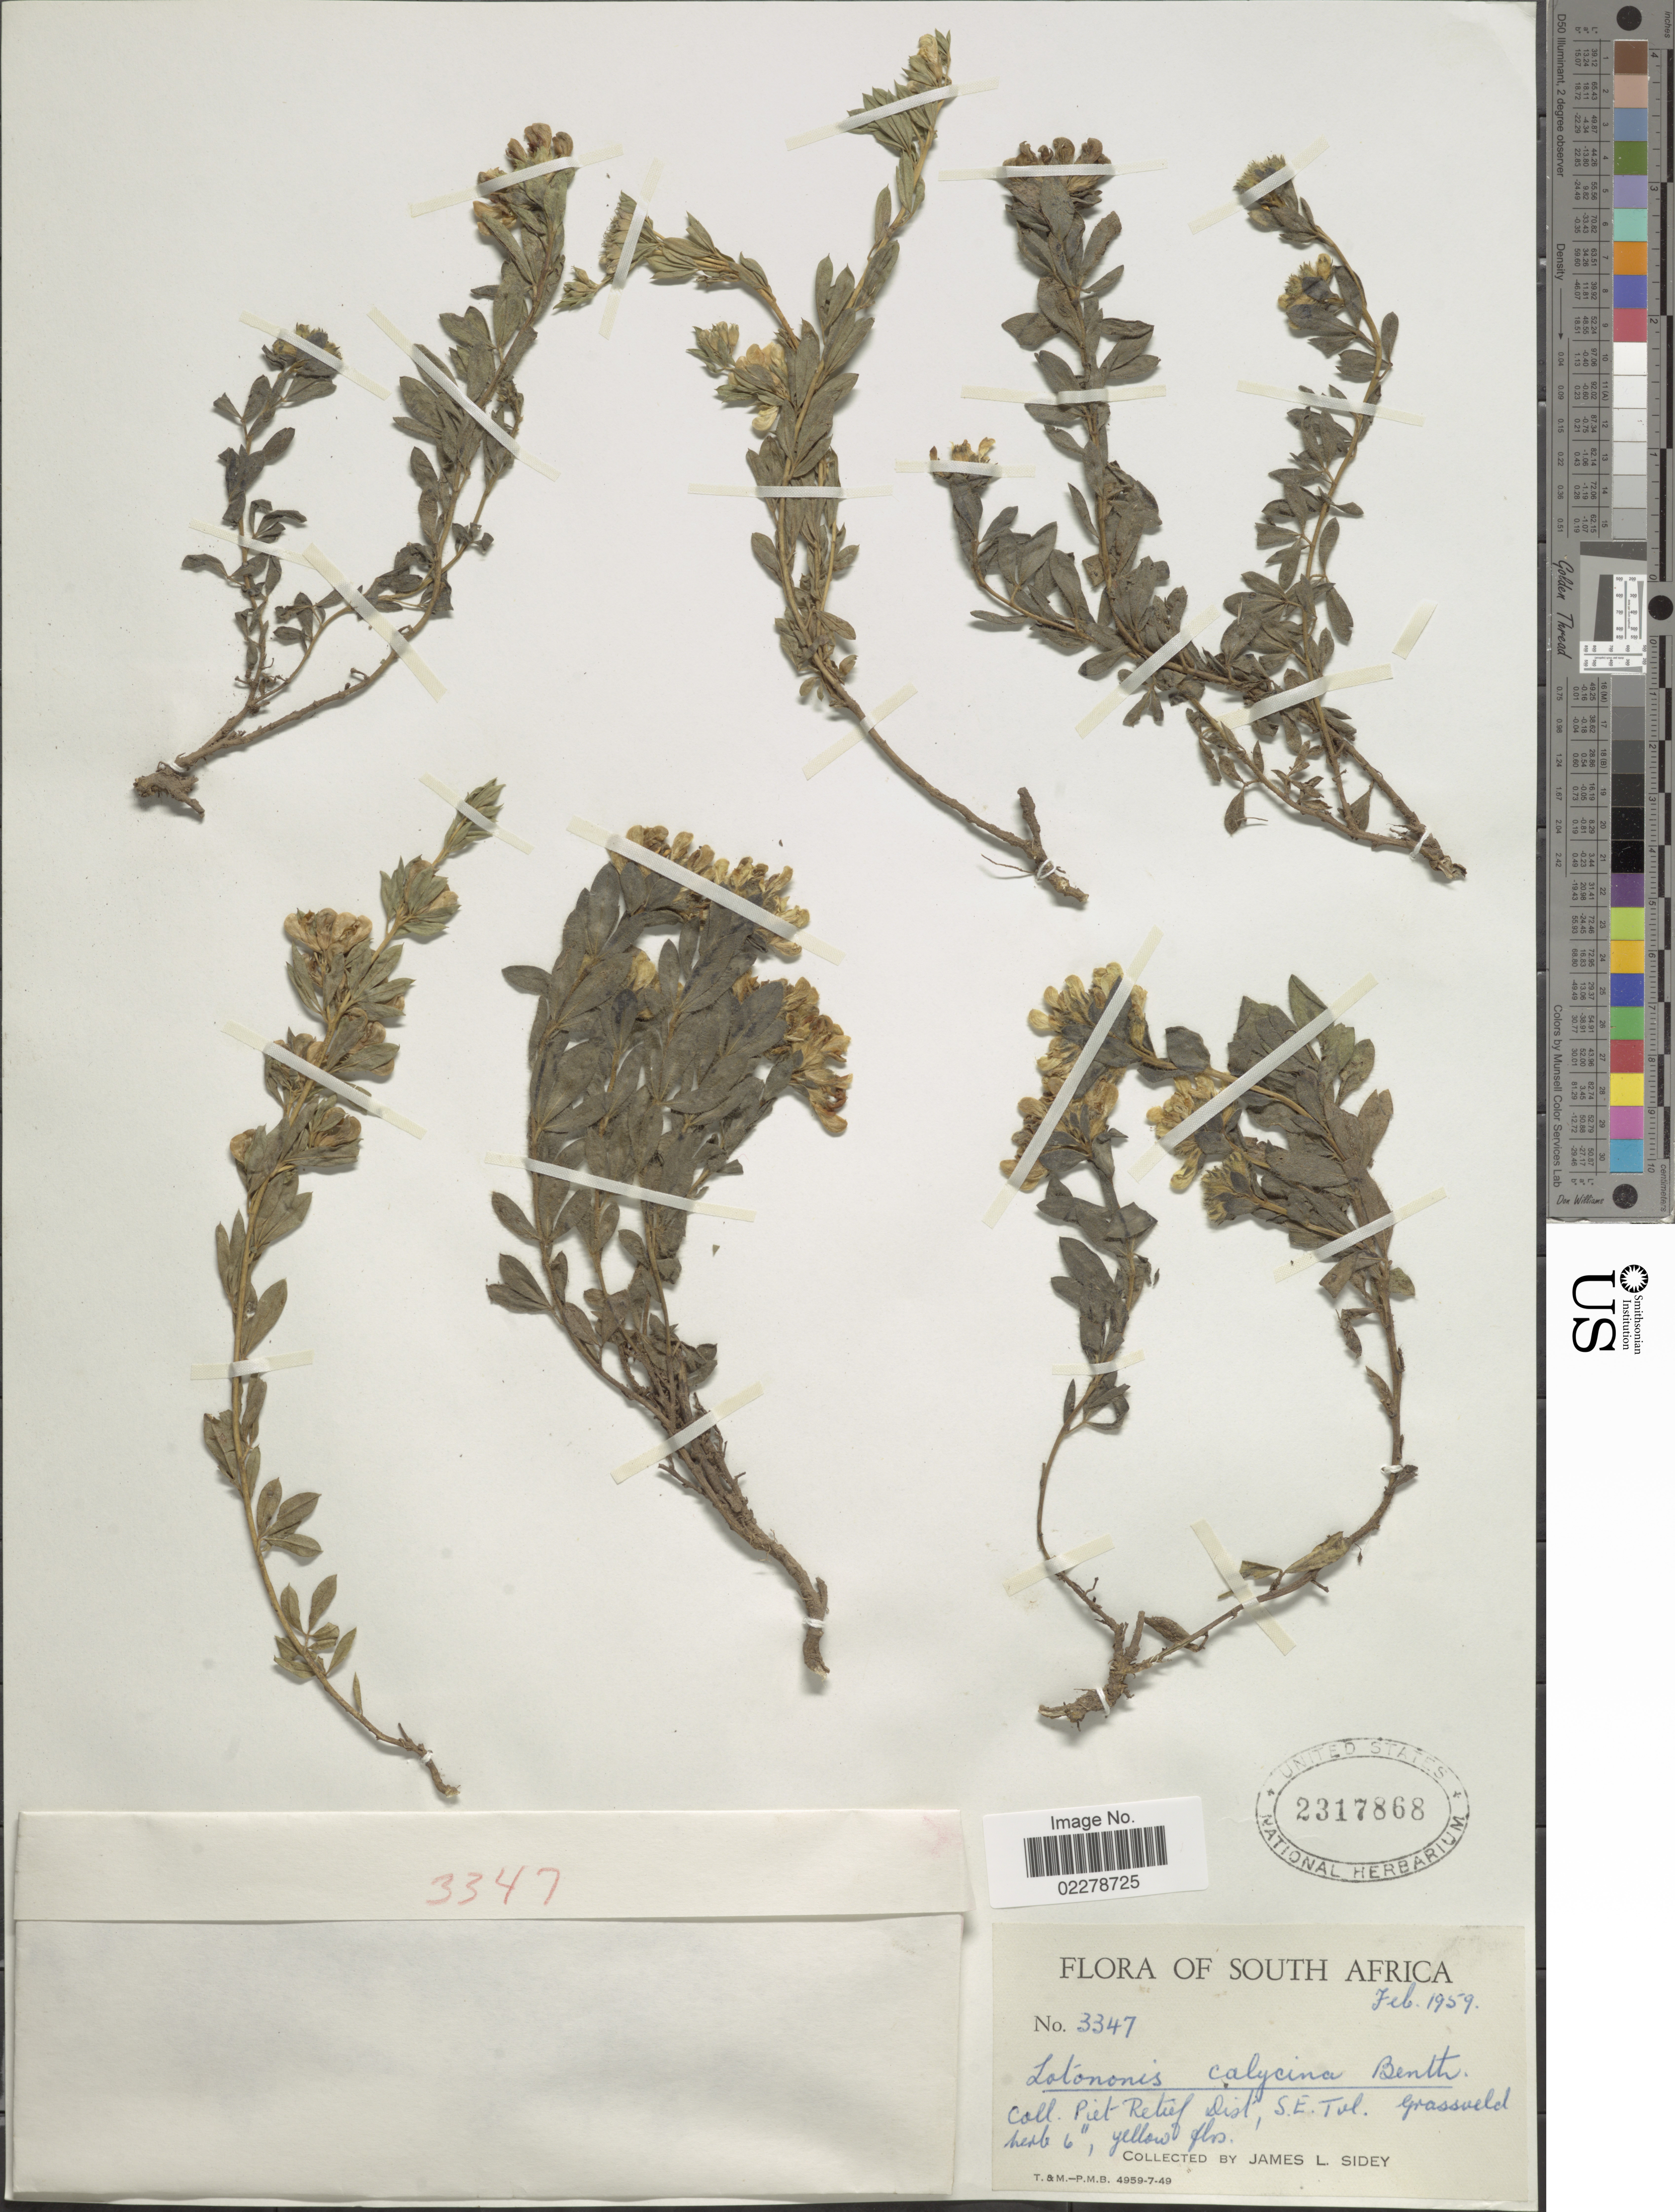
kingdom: Plantae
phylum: Tracheophyta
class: Magnoliopsida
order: Fabales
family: Fabaceae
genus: Lotononis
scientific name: Lotononis calycina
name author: (E. Mey.) Benth.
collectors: J. L. Sidey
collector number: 3347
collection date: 1959-02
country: South Africa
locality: Piet Relief Dist., S.E. Tvl.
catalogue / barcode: US 2317868